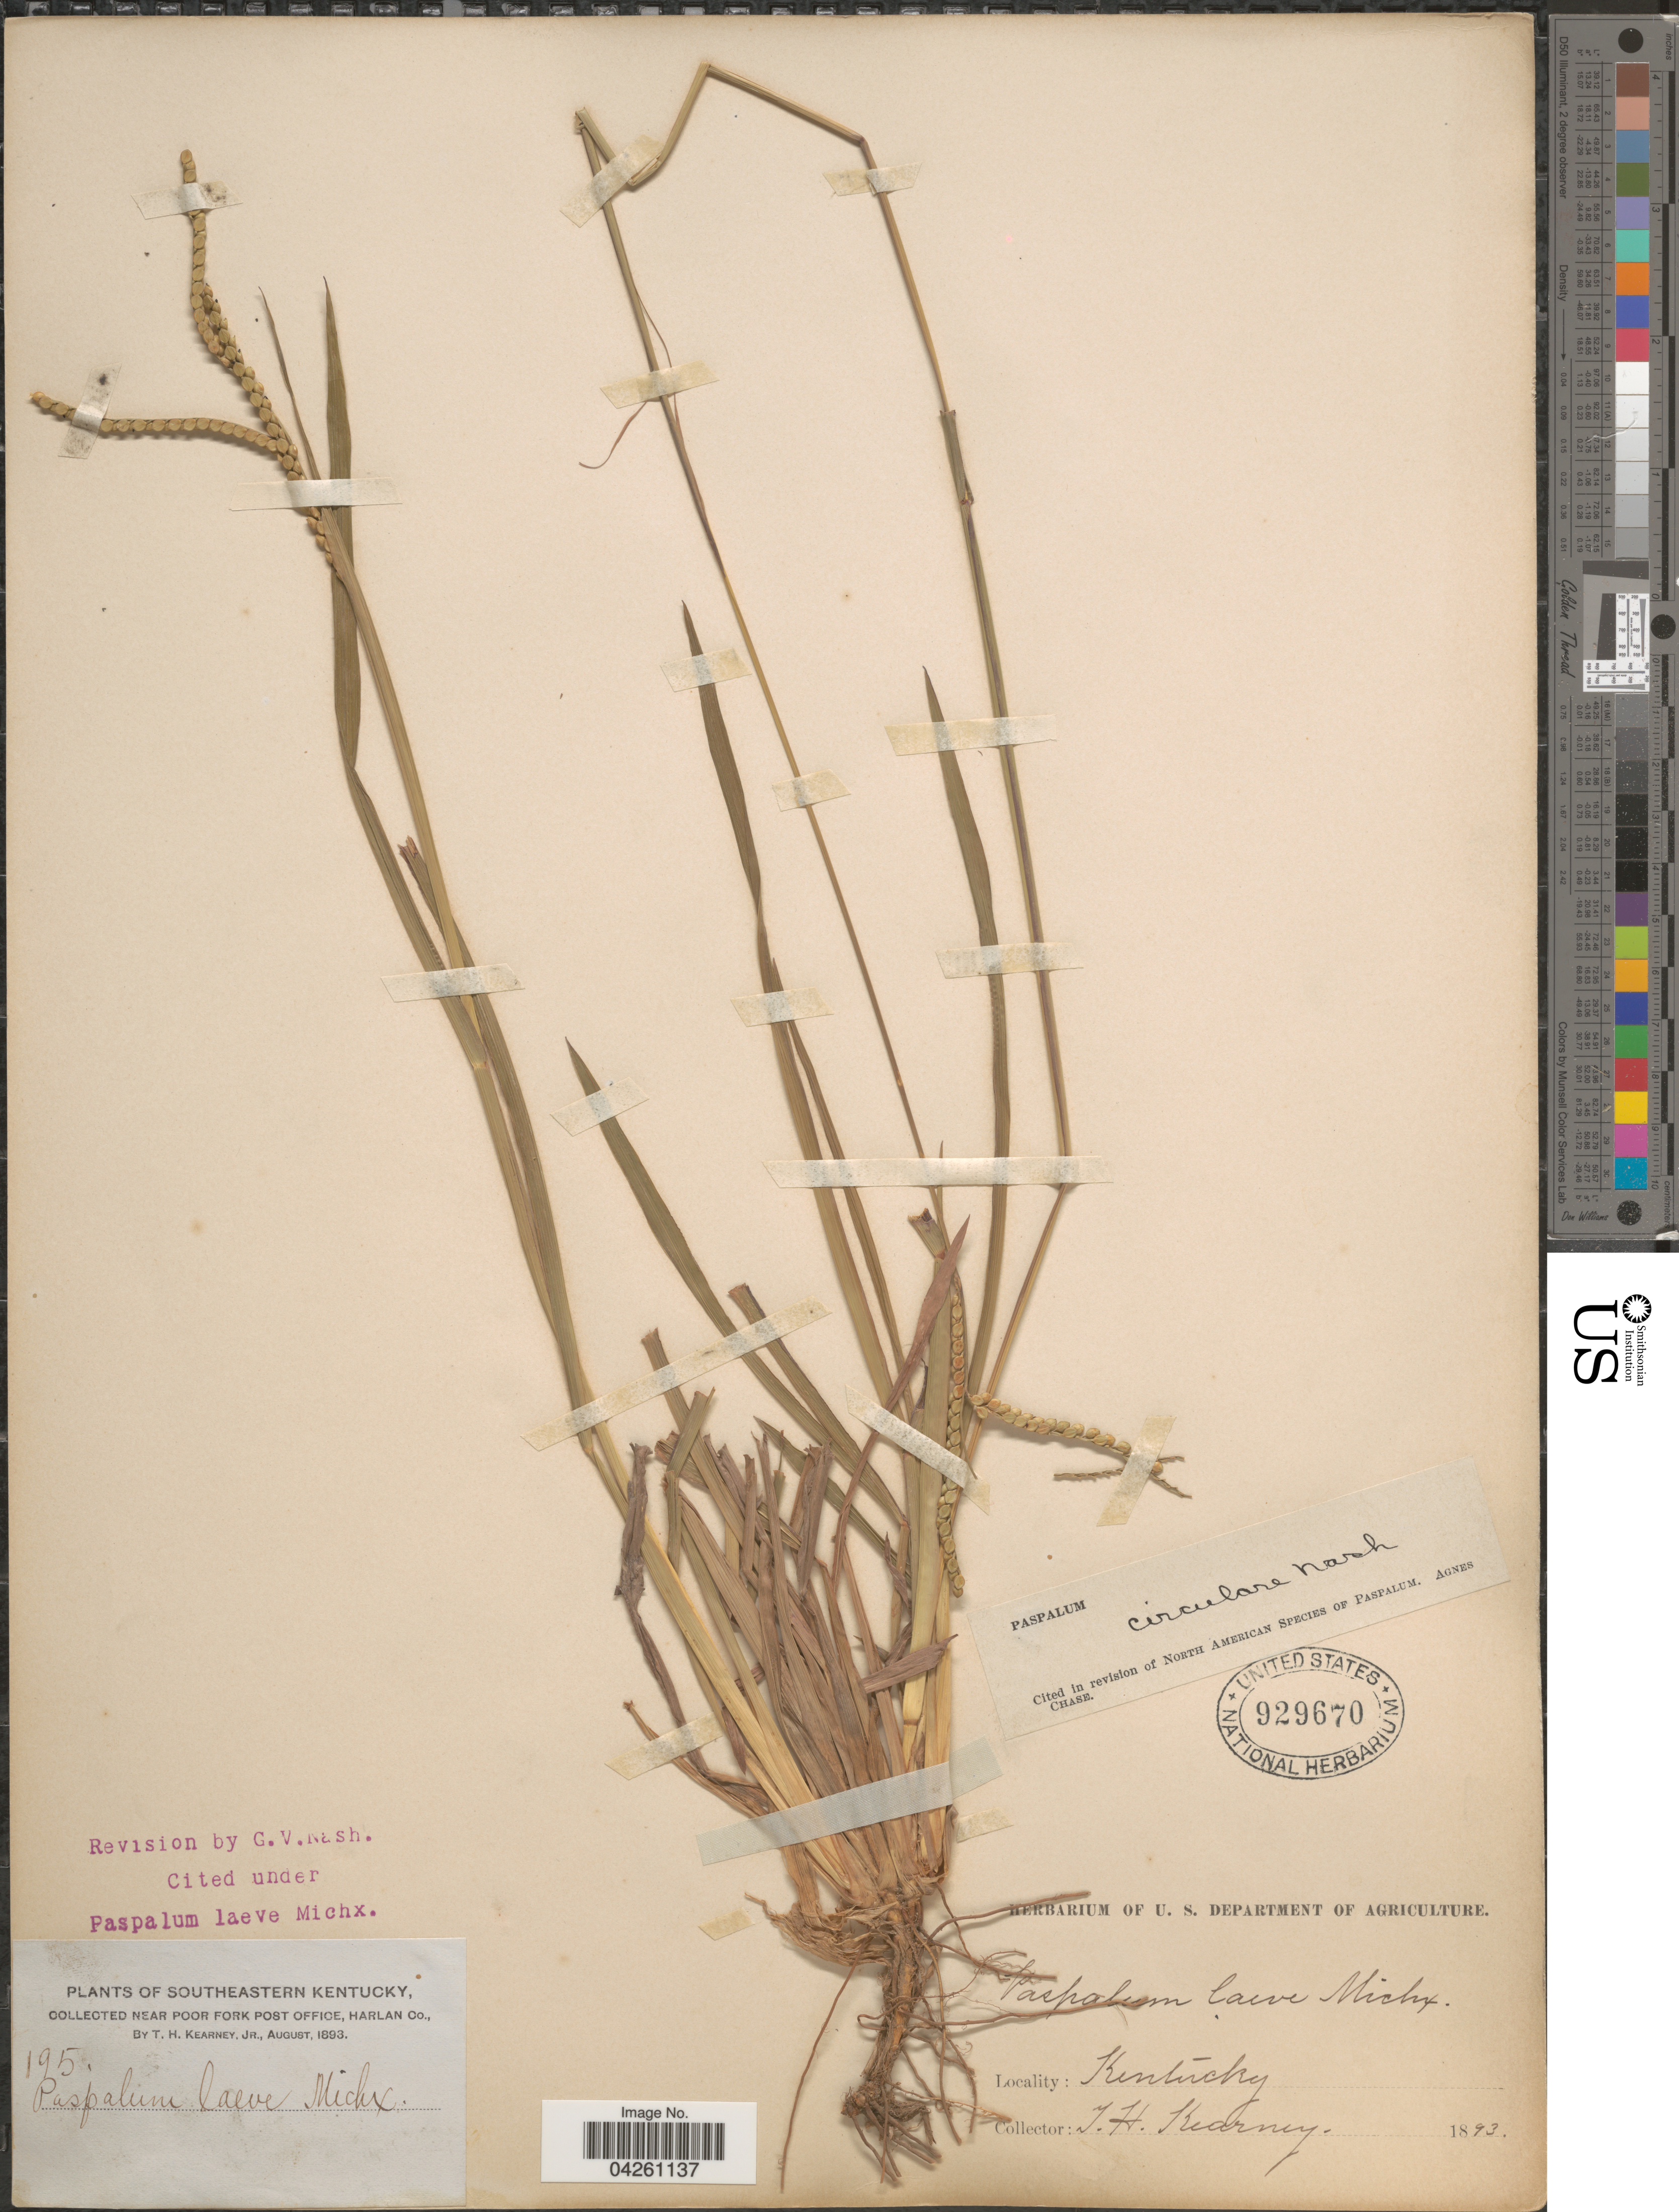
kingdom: Plantae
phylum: Tracheophyta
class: Liliopsida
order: Poales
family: Poaceae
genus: Paspalum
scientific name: Paspalum circulare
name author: Nash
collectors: T. H. Kearney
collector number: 195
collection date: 1893-08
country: United States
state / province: Kentucky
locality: Southeastern Kentucky, near Poor Fork Post Office, Harlan Co.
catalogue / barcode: US 929670